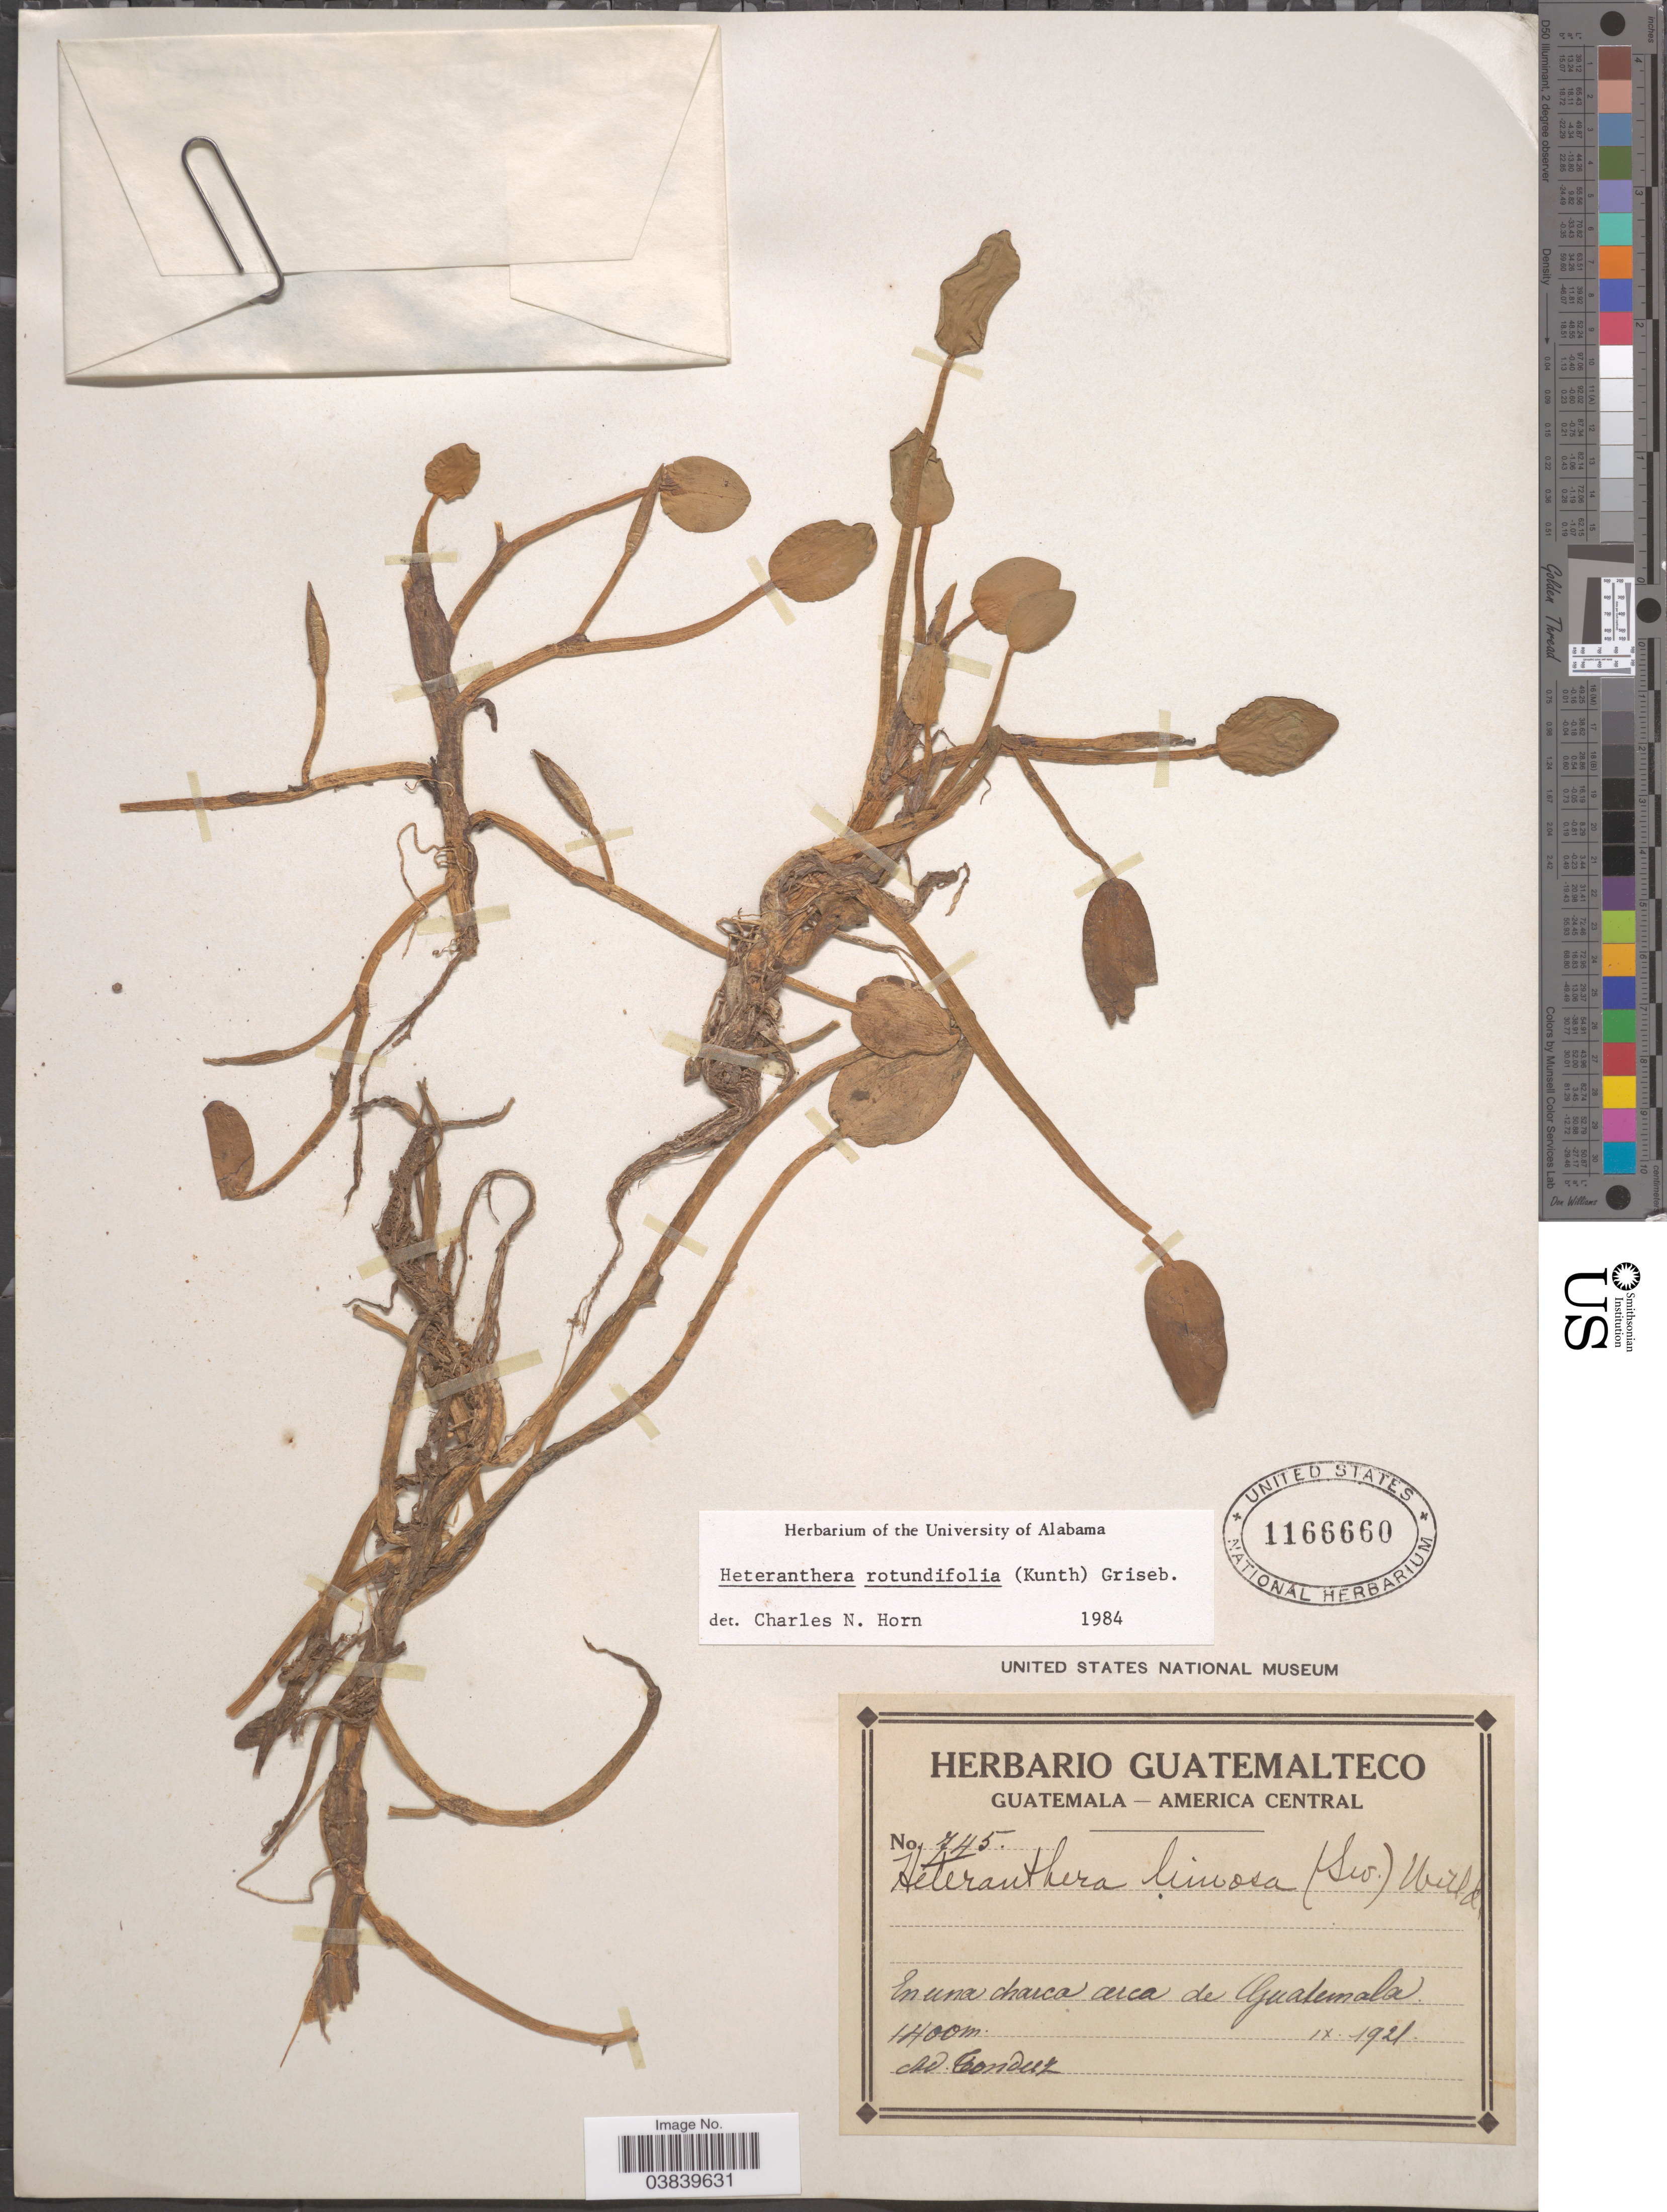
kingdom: Plantae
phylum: Tracheophyta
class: Liliopsida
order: Commelinales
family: Pontederiaceae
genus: Heteranthera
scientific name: Heteranthera rotundifolia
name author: (Kunth) Griseb.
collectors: A. Tonduz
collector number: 745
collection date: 1921-09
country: Guatemala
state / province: Guatemala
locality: En una charca cerca de Guatemala.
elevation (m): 1400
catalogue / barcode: US 1166660